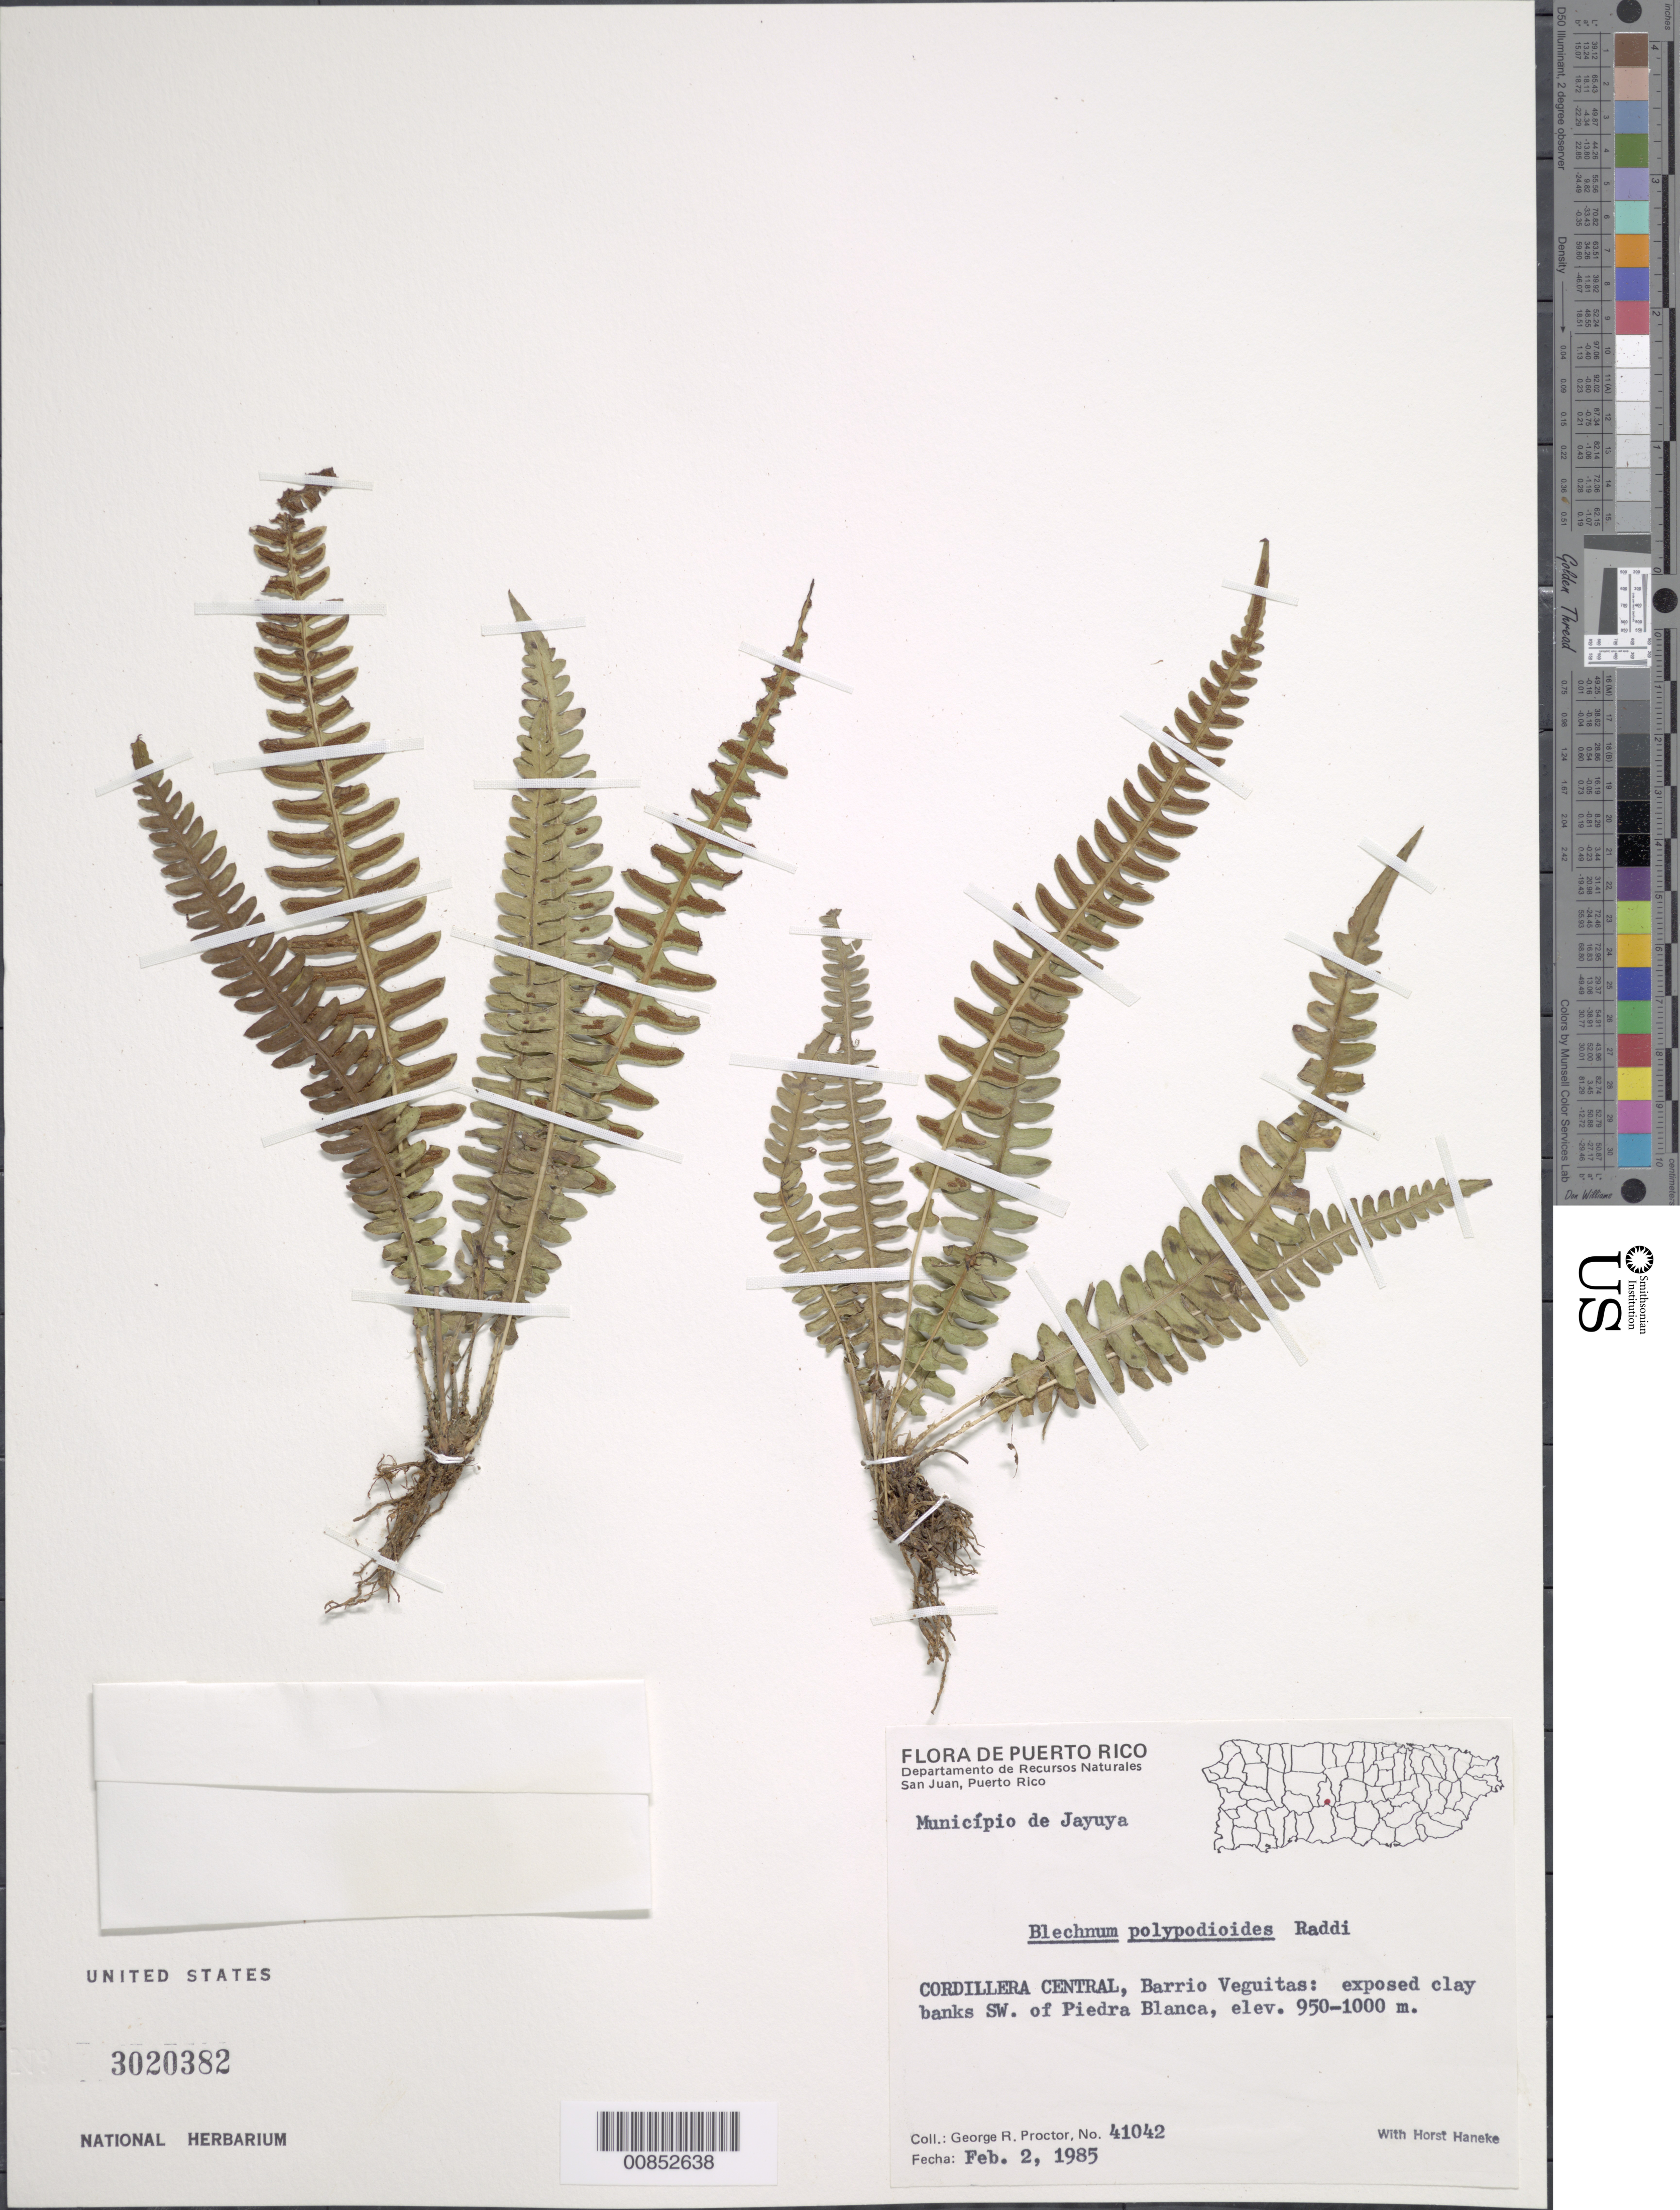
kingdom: Plantae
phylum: Tracheophyta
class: Polypodiopsida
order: Polypodiales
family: Blechnaceae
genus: Blechnum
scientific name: Blechnum unilaterale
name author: Sw.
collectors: G. R. Proctor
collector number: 41042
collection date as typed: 02 Feb 1985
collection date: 1985-02-02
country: Puerto Rico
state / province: Jayuya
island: Puerto Rico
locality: Mun. Jayuya, Cordillera Central, Barrio Veguitas, SW of Piedra Blanca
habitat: Exposed clay banks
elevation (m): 950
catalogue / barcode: US 3020382